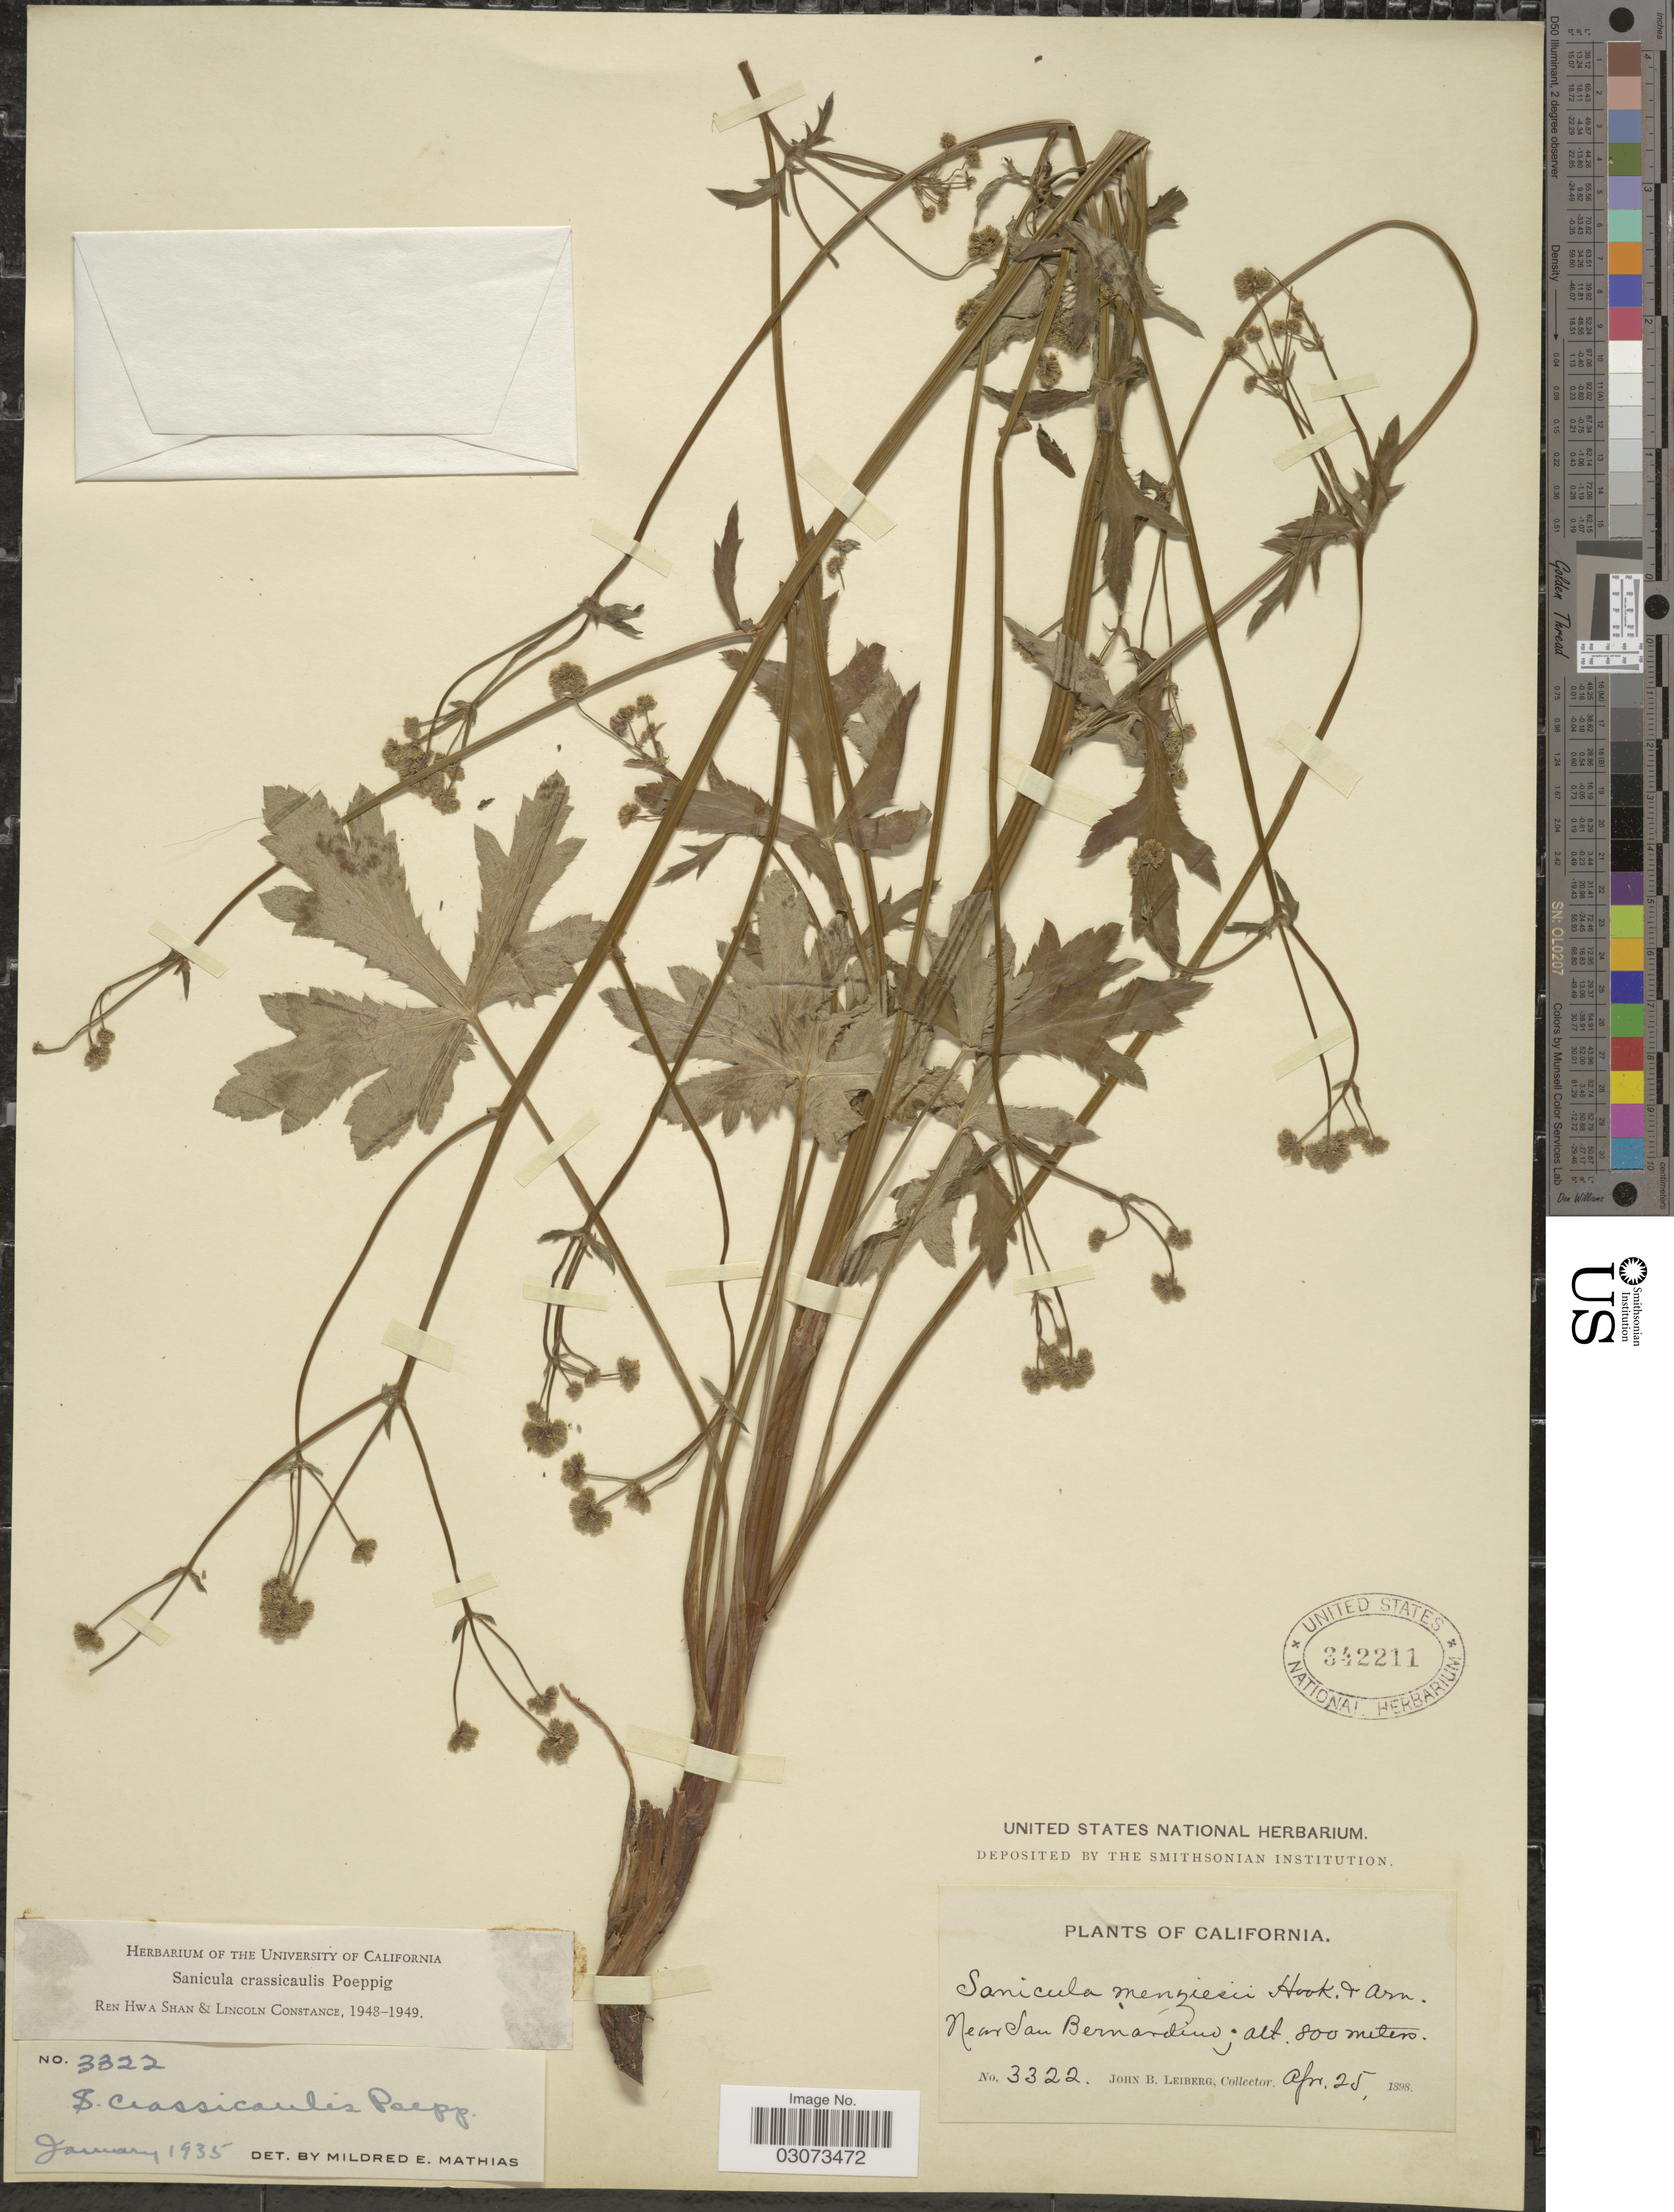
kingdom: Plantae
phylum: Tracheophyta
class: Magnoliopsida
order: Apiales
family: Apiaceae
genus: Sanicula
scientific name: Sanicula crassicaulis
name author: Poepp. ex DC.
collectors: J. B. Leiberg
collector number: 3322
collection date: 1898-04-25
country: United States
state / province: California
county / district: San Bernardino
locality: Near San Bernardino.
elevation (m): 800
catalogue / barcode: US 342211